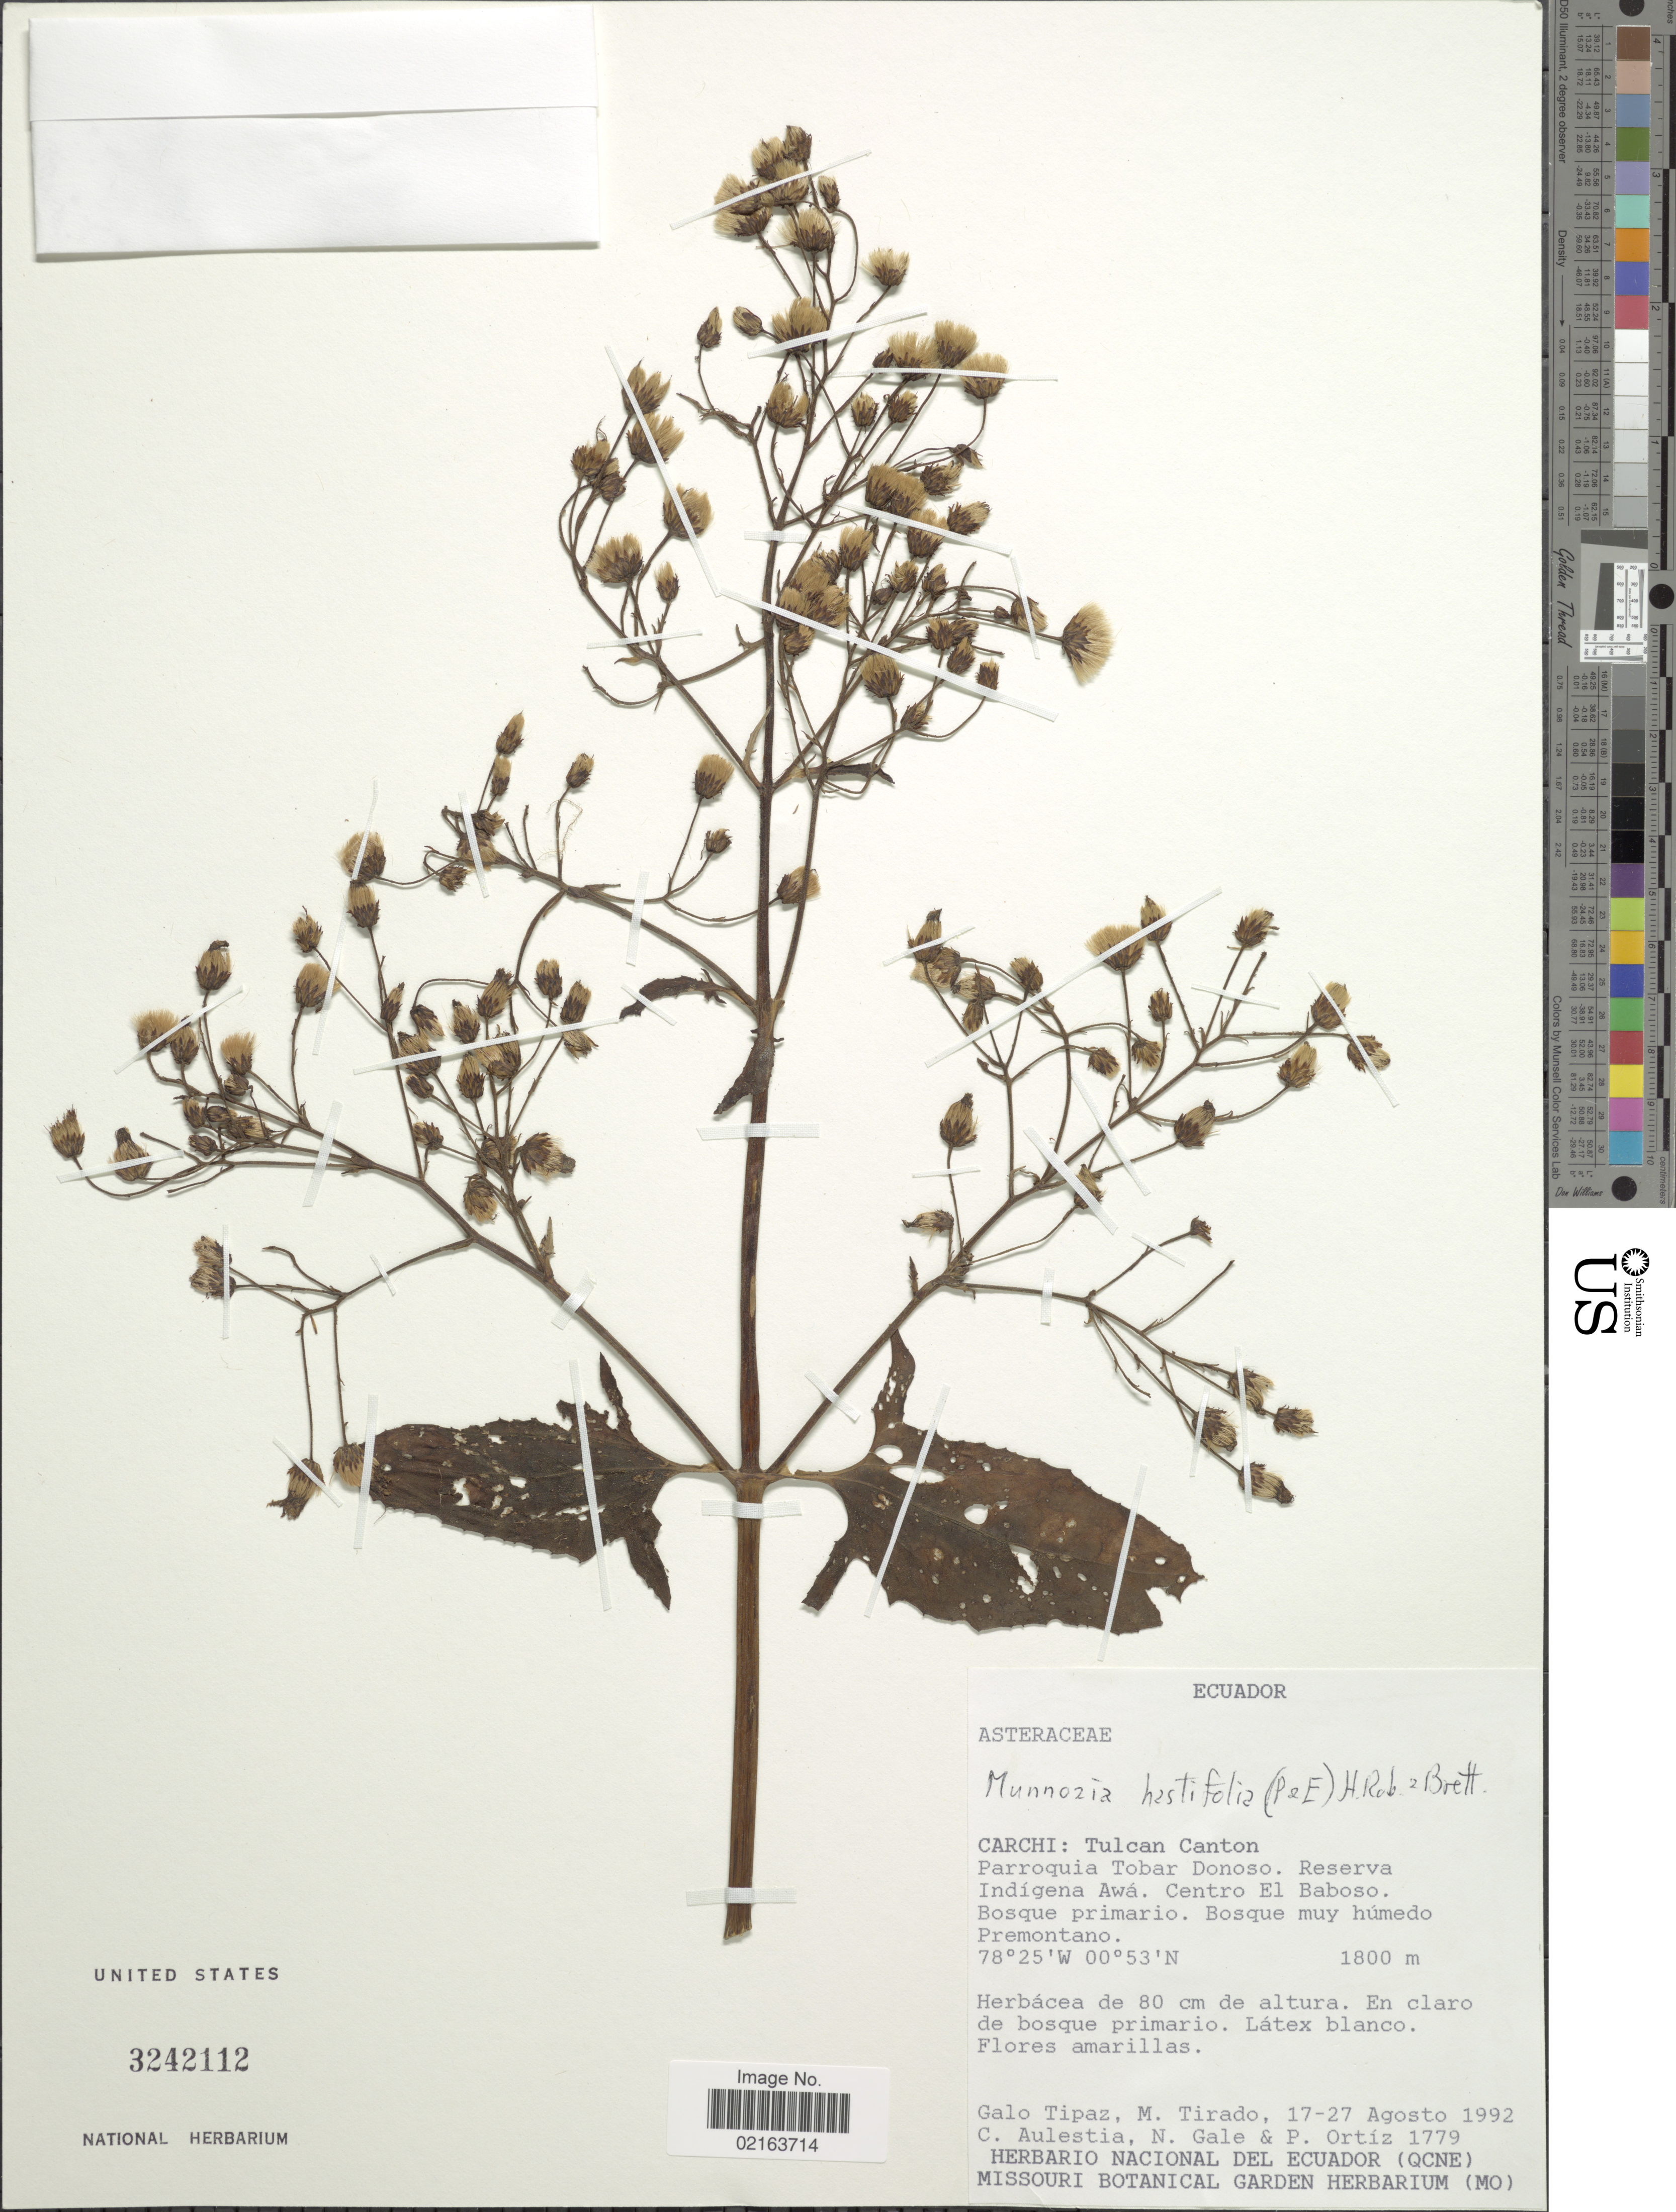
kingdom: Plantae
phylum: Tracheophyta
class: Magnoliopsida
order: Asterales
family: Asteraceae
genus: Munnozia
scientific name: Munnozia hastifolia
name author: (Poepp.) H. Rob. & Brettell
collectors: G. Tipaz, M. Tirado, C. Aulestia, N. Gale & P. Ortíz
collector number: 1779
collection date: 1992-08-17/1992-08-27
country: Ecuador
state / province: Carchi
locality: Carchi: Tulcan Canton, Parroquia Tobar Donoso, Reserva Indigena Awa, Centro El Baboso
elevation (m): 1800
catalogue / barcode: US 3242112